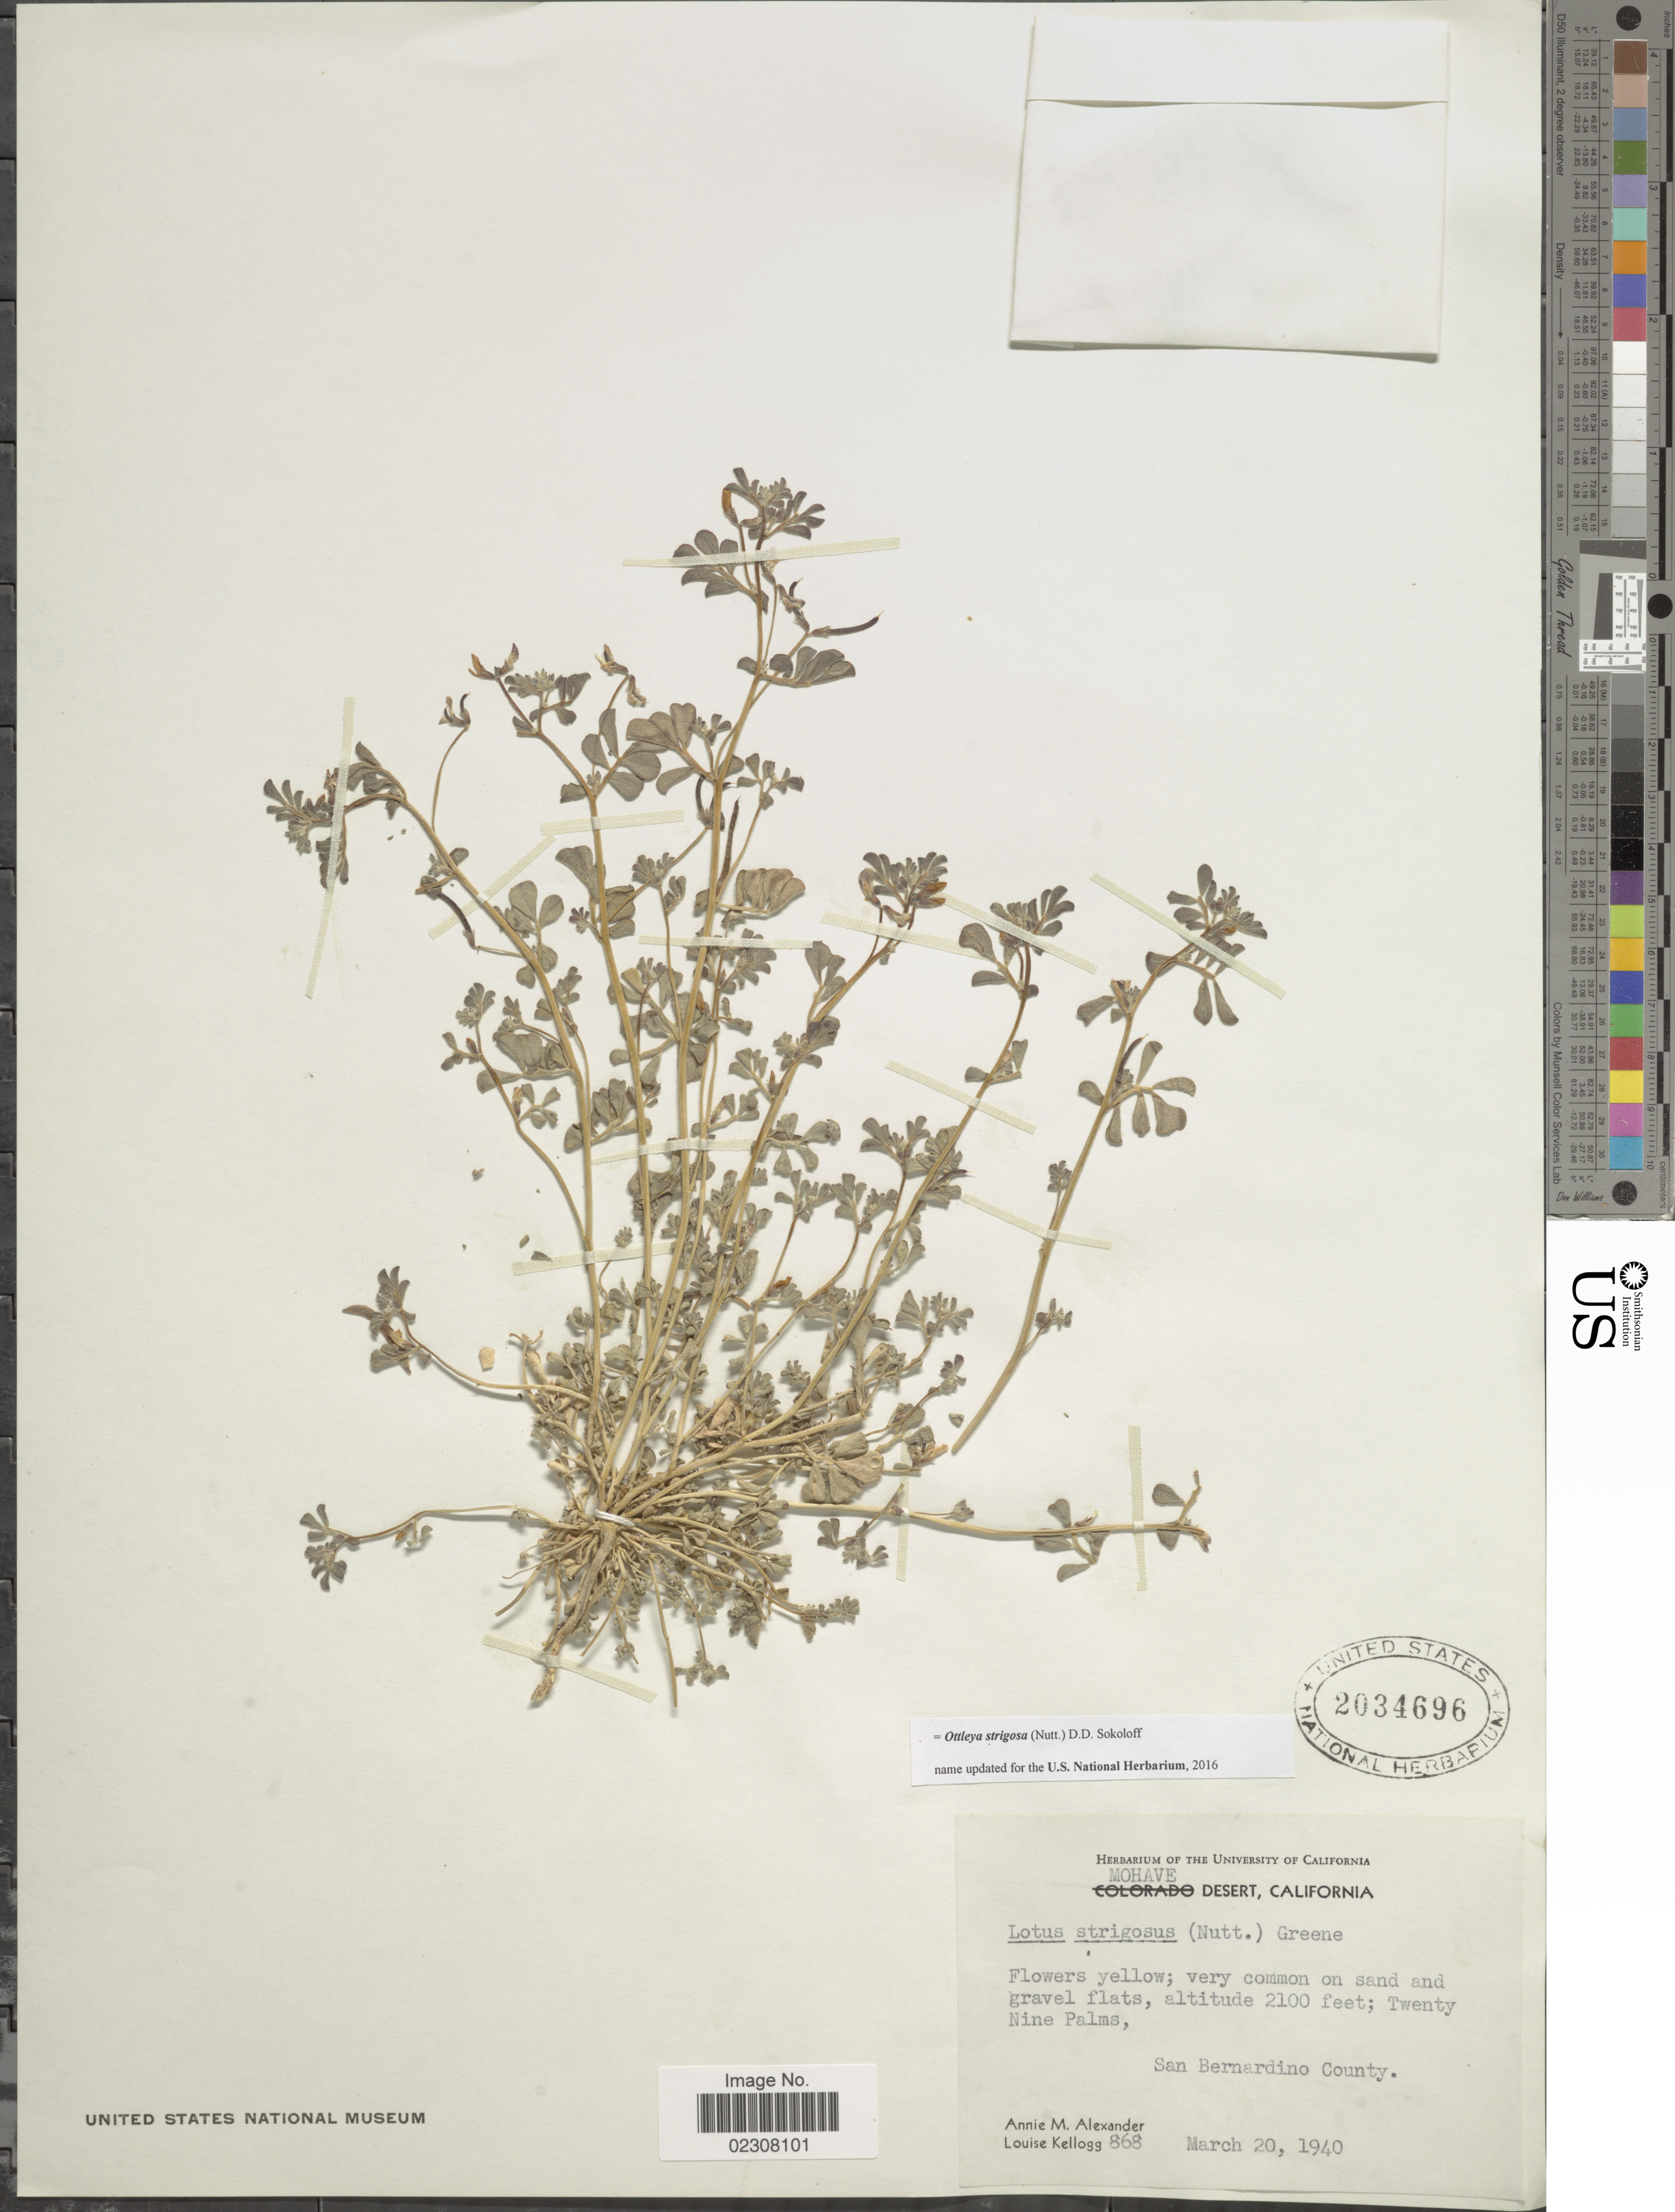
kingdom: Plantae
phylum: Tracheophyta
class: Magnoliopsida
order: Fabales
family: Fabaceae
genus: Ottleya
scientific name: Ottleya strigosa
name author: (Nutt.) D.D. Sokoloff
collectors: A. M. Alexander & L. Kellogg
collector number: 868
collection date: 1940-03-20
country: United States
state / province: California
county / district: San Bernardino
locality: Mohave Desert, Twenty Nie Palms, San Bernardino County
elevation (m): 640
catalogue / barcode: US 2034696